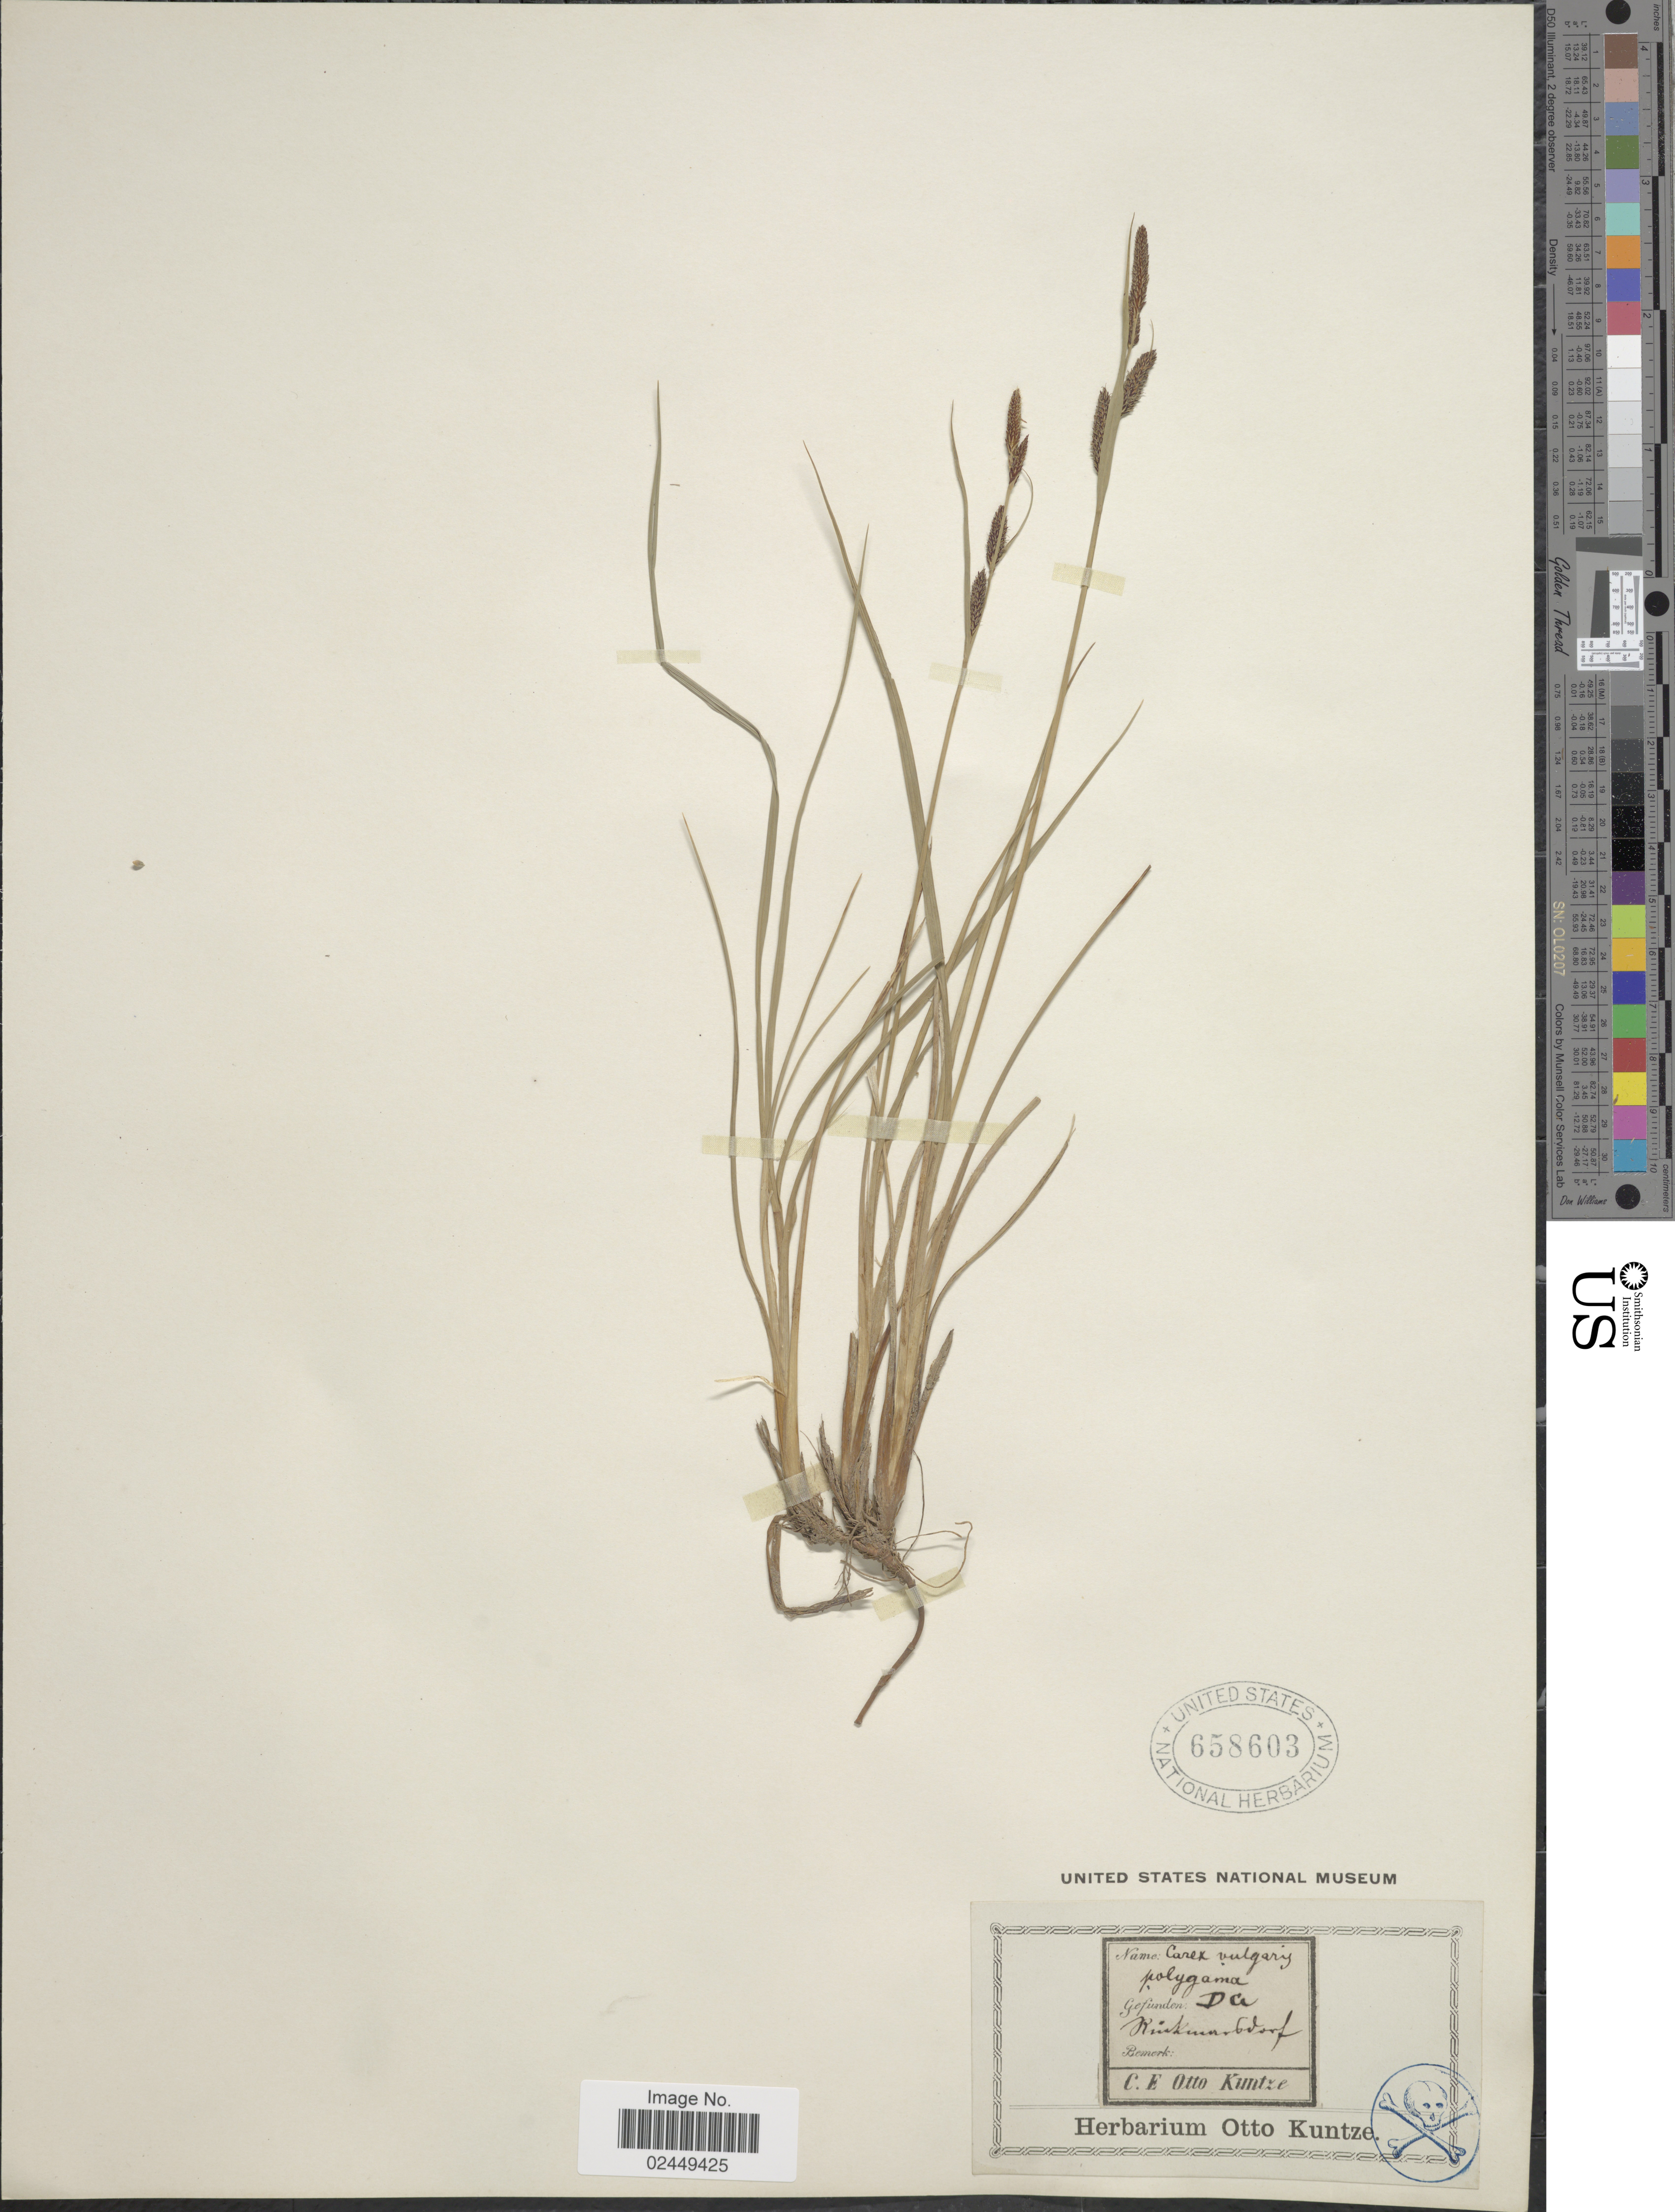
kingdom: Plantae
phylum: Tracheophyta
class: Liliopsida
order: Poales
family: Cyperaceae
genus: Carex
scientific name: Carex nigra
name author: (L.) Reichard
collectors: C.E.O. Kuntze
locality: DA, Rinkunddorf [interpreted]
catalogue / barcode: US 658603